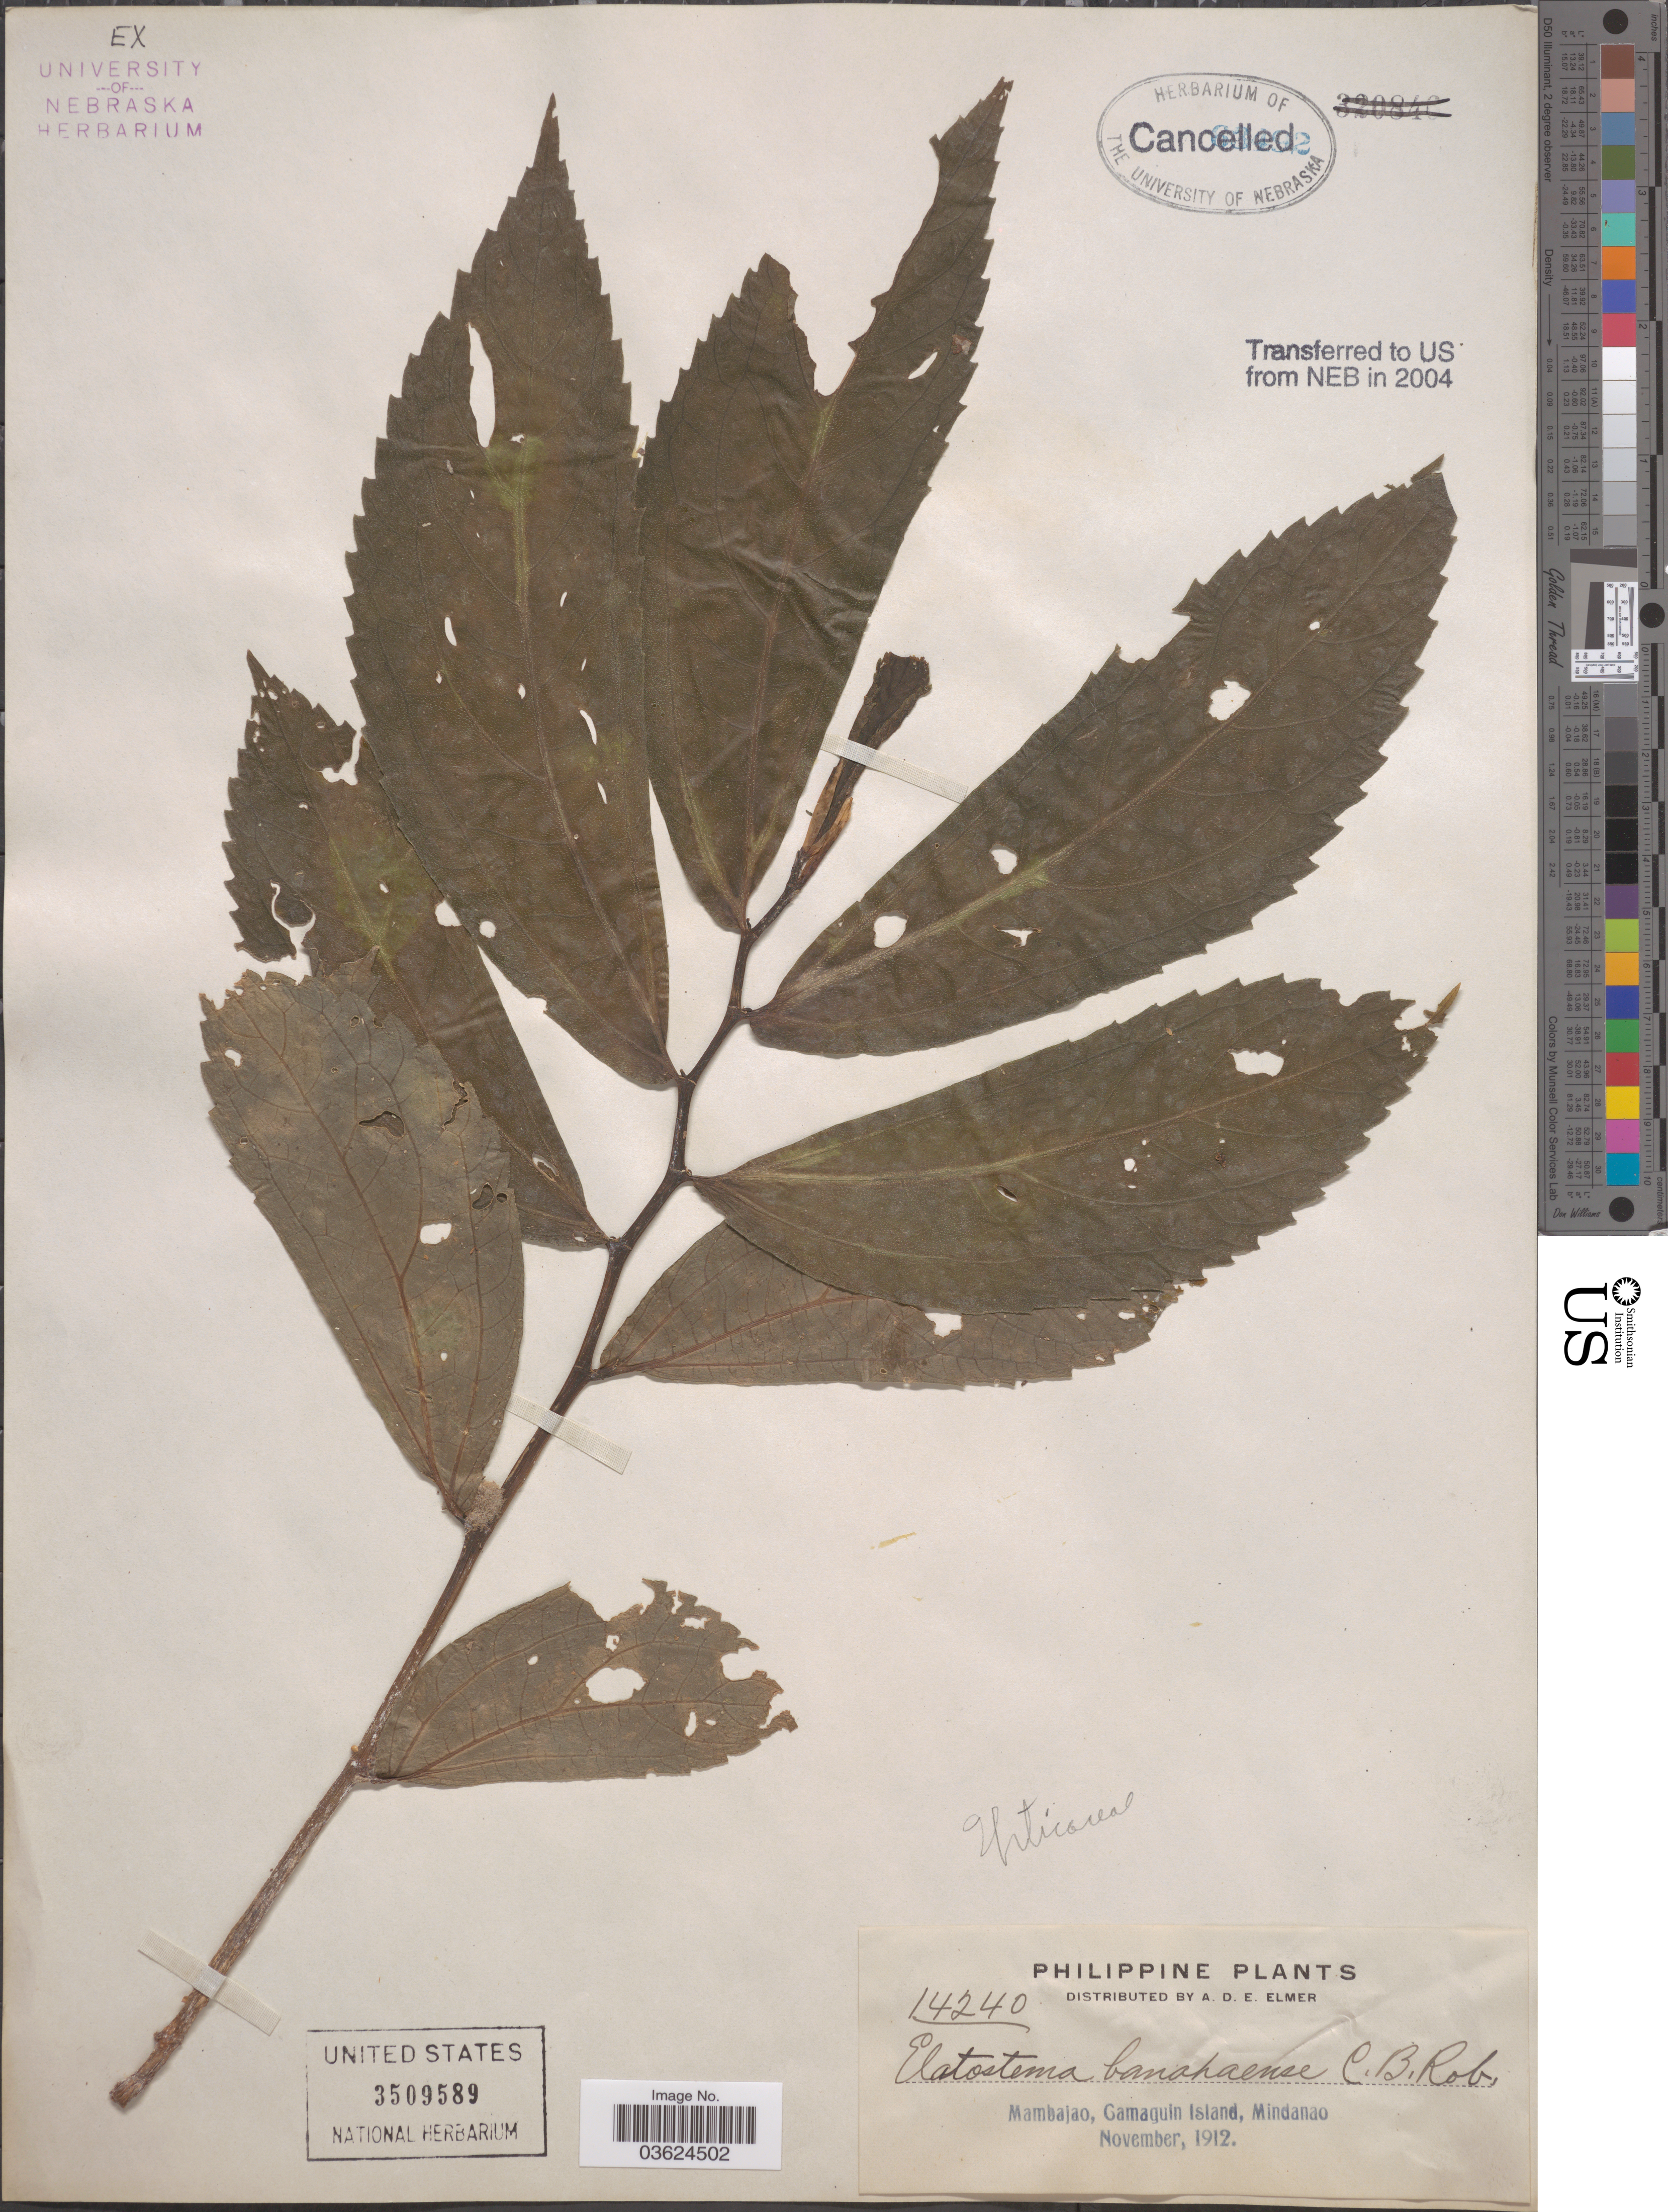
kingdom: Plantae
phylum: Tracheophyta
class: Magnoliopsida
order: Rosales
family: Urticaceae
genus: Elatostema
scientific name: Elatostema banahaense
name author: C.B. Rob.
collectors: A. D. E. Elmer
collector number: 14240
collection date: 1912-11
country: Philippines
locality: Mambajao, Gamaguin Island, Mindanao.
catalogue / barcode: US 3509589